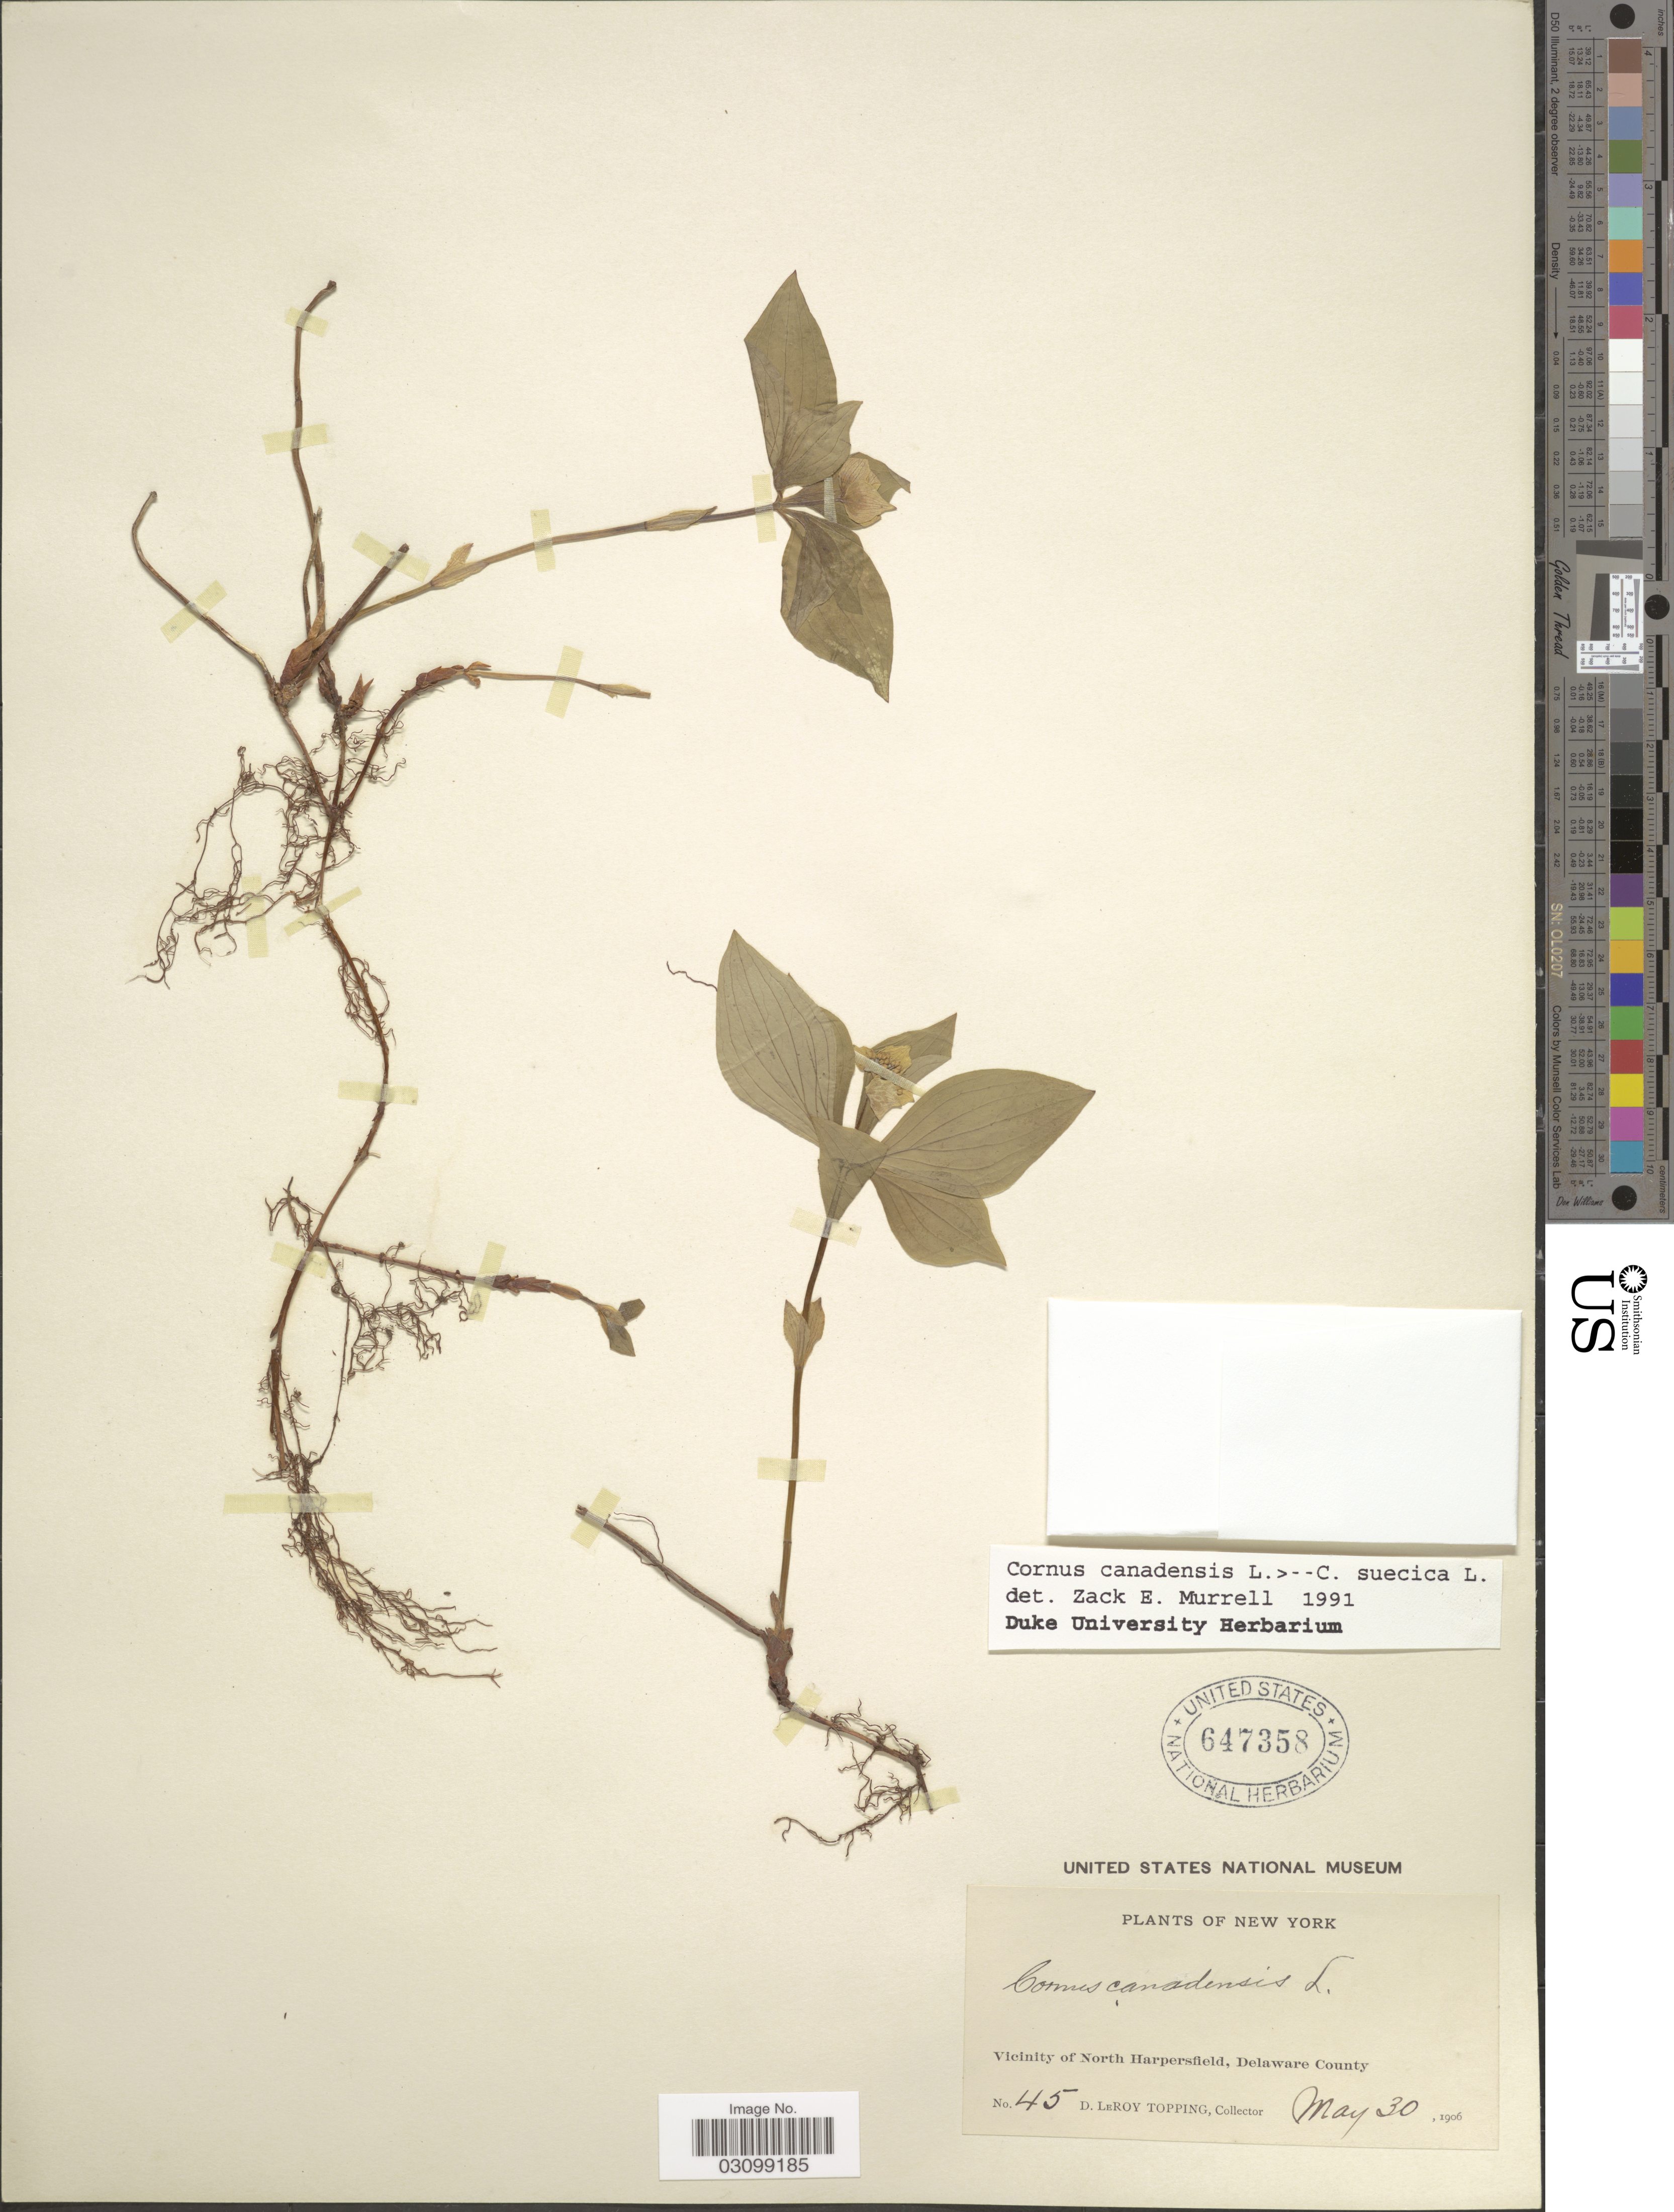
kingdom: Plantae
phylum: Tracheophyta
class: Magnoliopsida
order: Cornales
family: Cornaceae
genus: Cornus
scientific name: Cornus sp.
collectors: D. L. Topping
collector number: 45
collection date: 1906-05-30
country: United States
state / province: New York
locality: Vicinity of North Harpersfield, Delaware County.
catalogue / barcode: US 647358